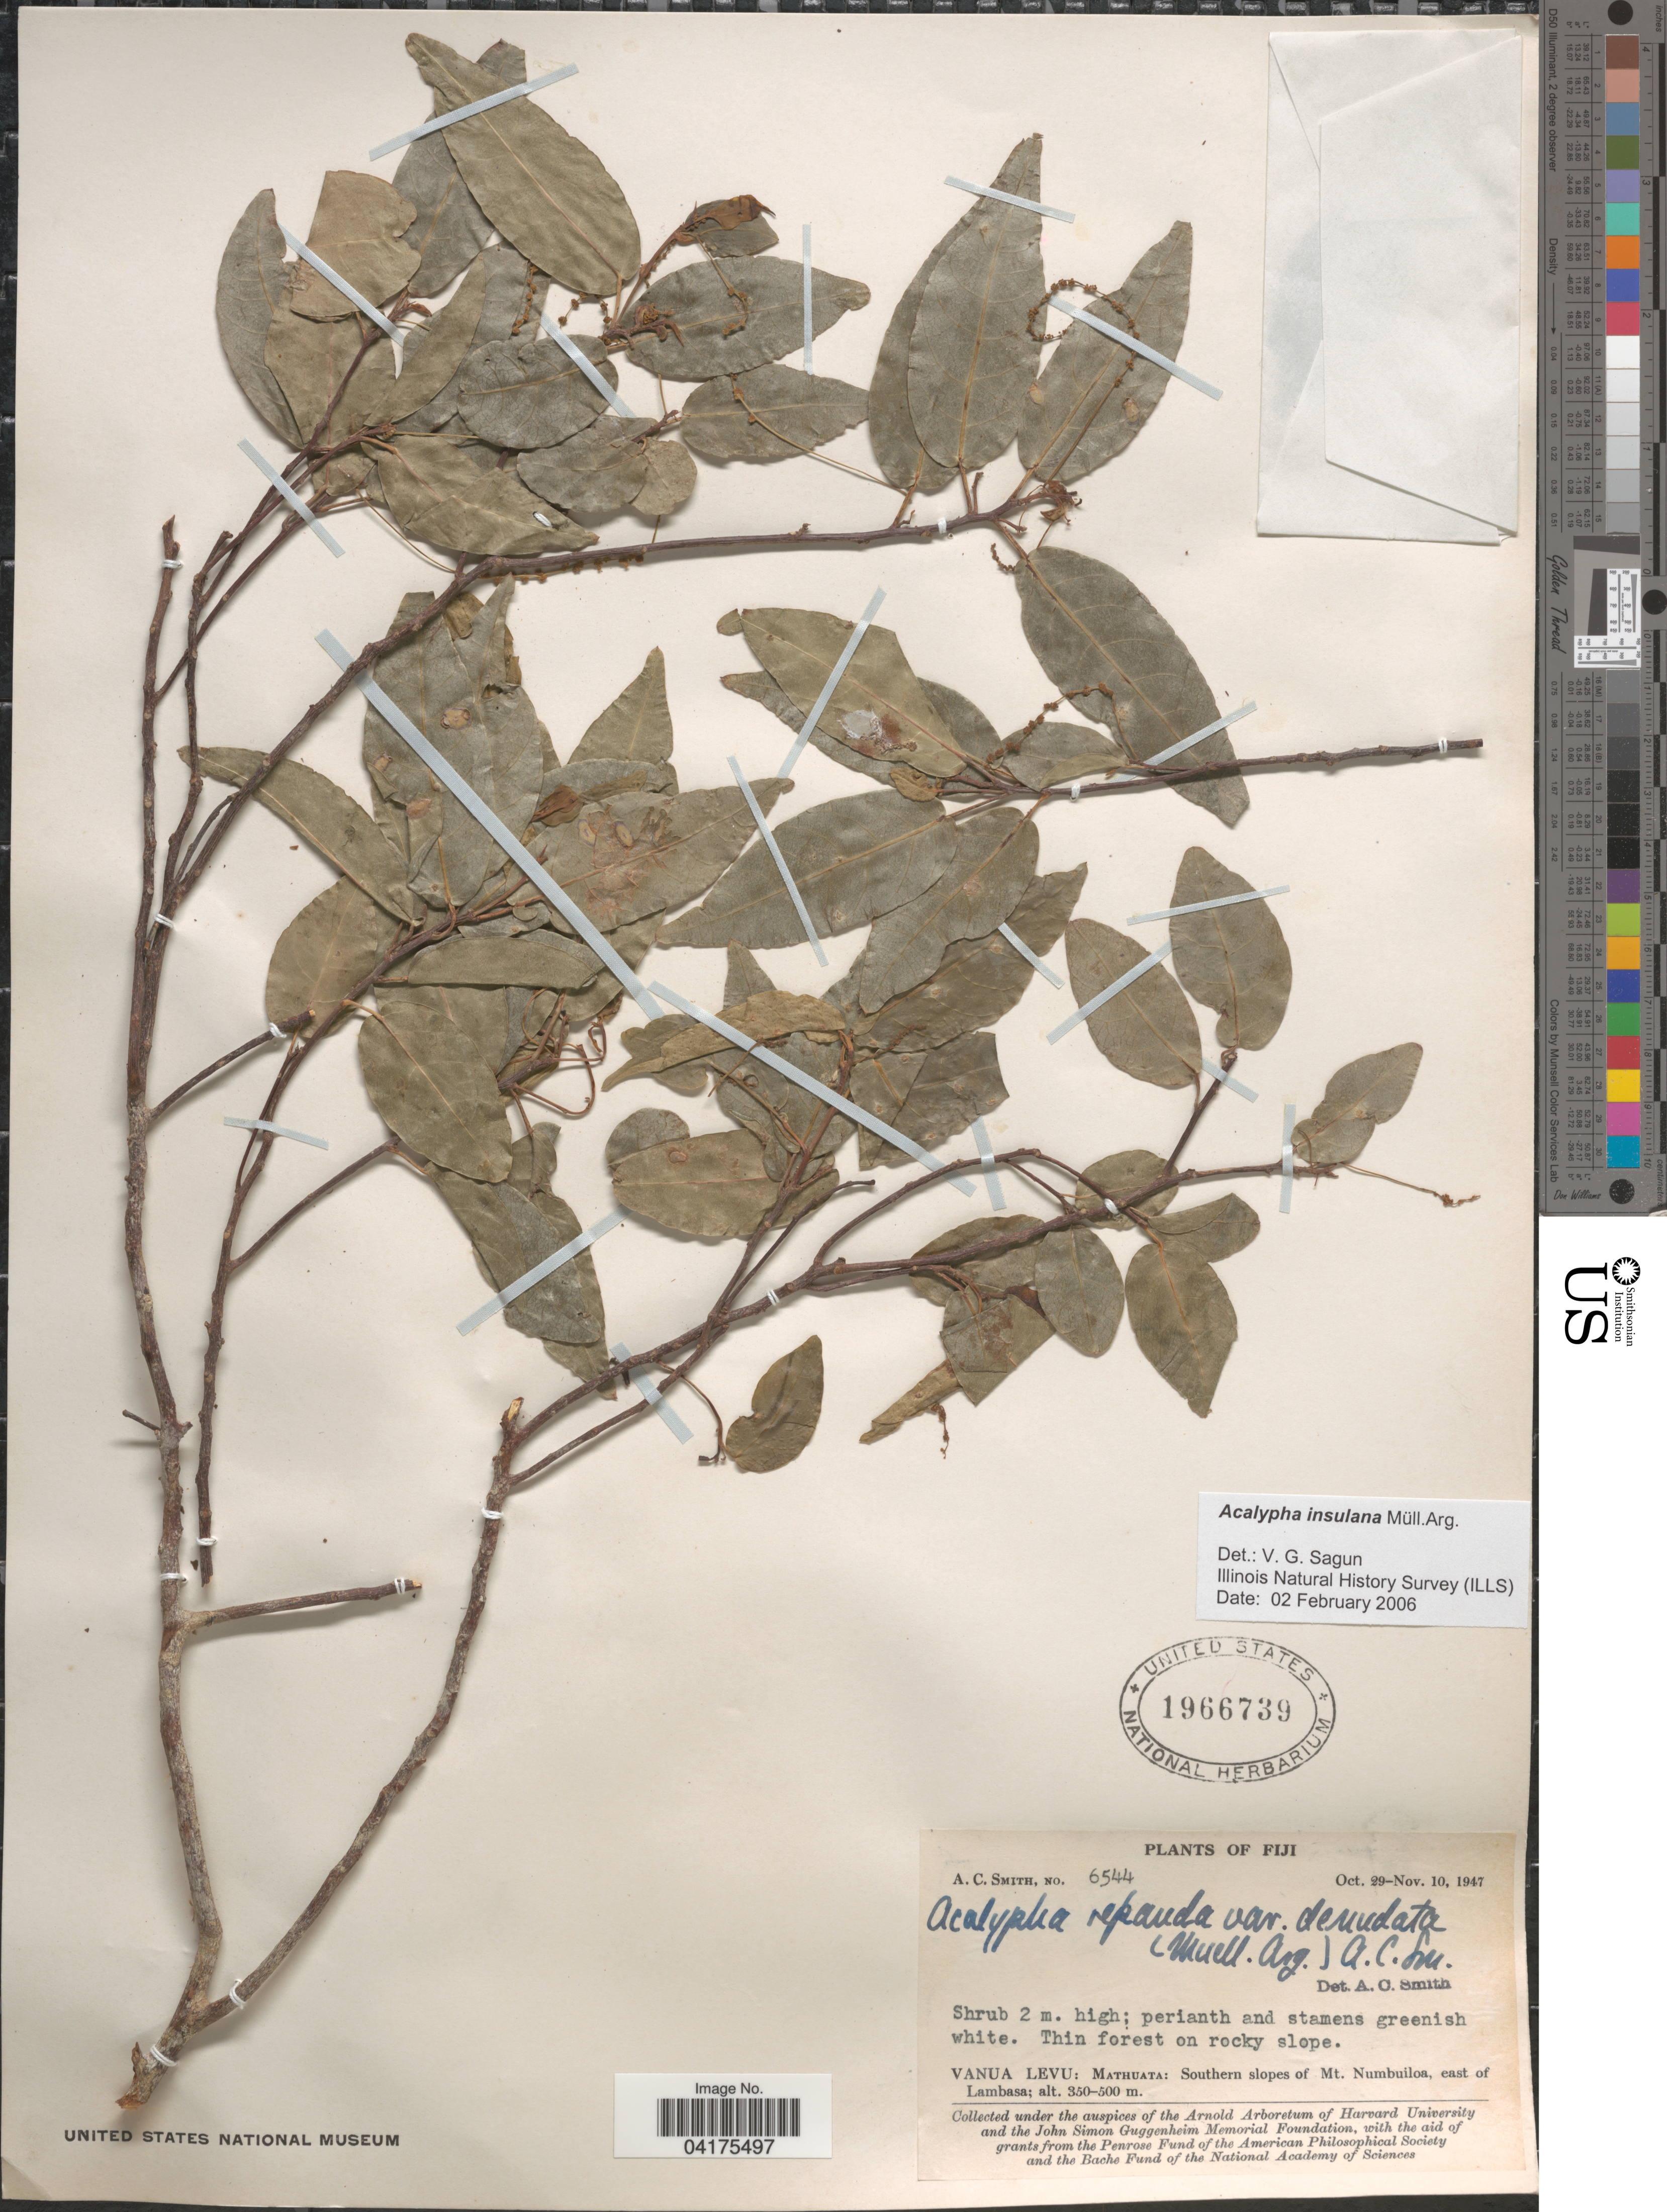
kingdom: Plantae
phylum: Tracheophyta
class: Magnoliopsida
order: Malpighiales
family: Euphorbiaceae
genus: Acalypha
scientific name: Acalypha insulana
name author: Müll. Arg.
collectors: A. C. Smith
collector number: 6544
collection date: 1947-10-29/1947-11-10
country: Fiji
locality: Vanua Levu: Mathuata: Southern slopes of Mt. Numbuiloa, east of Lambasa.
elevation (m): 350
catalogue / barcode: US 1966739